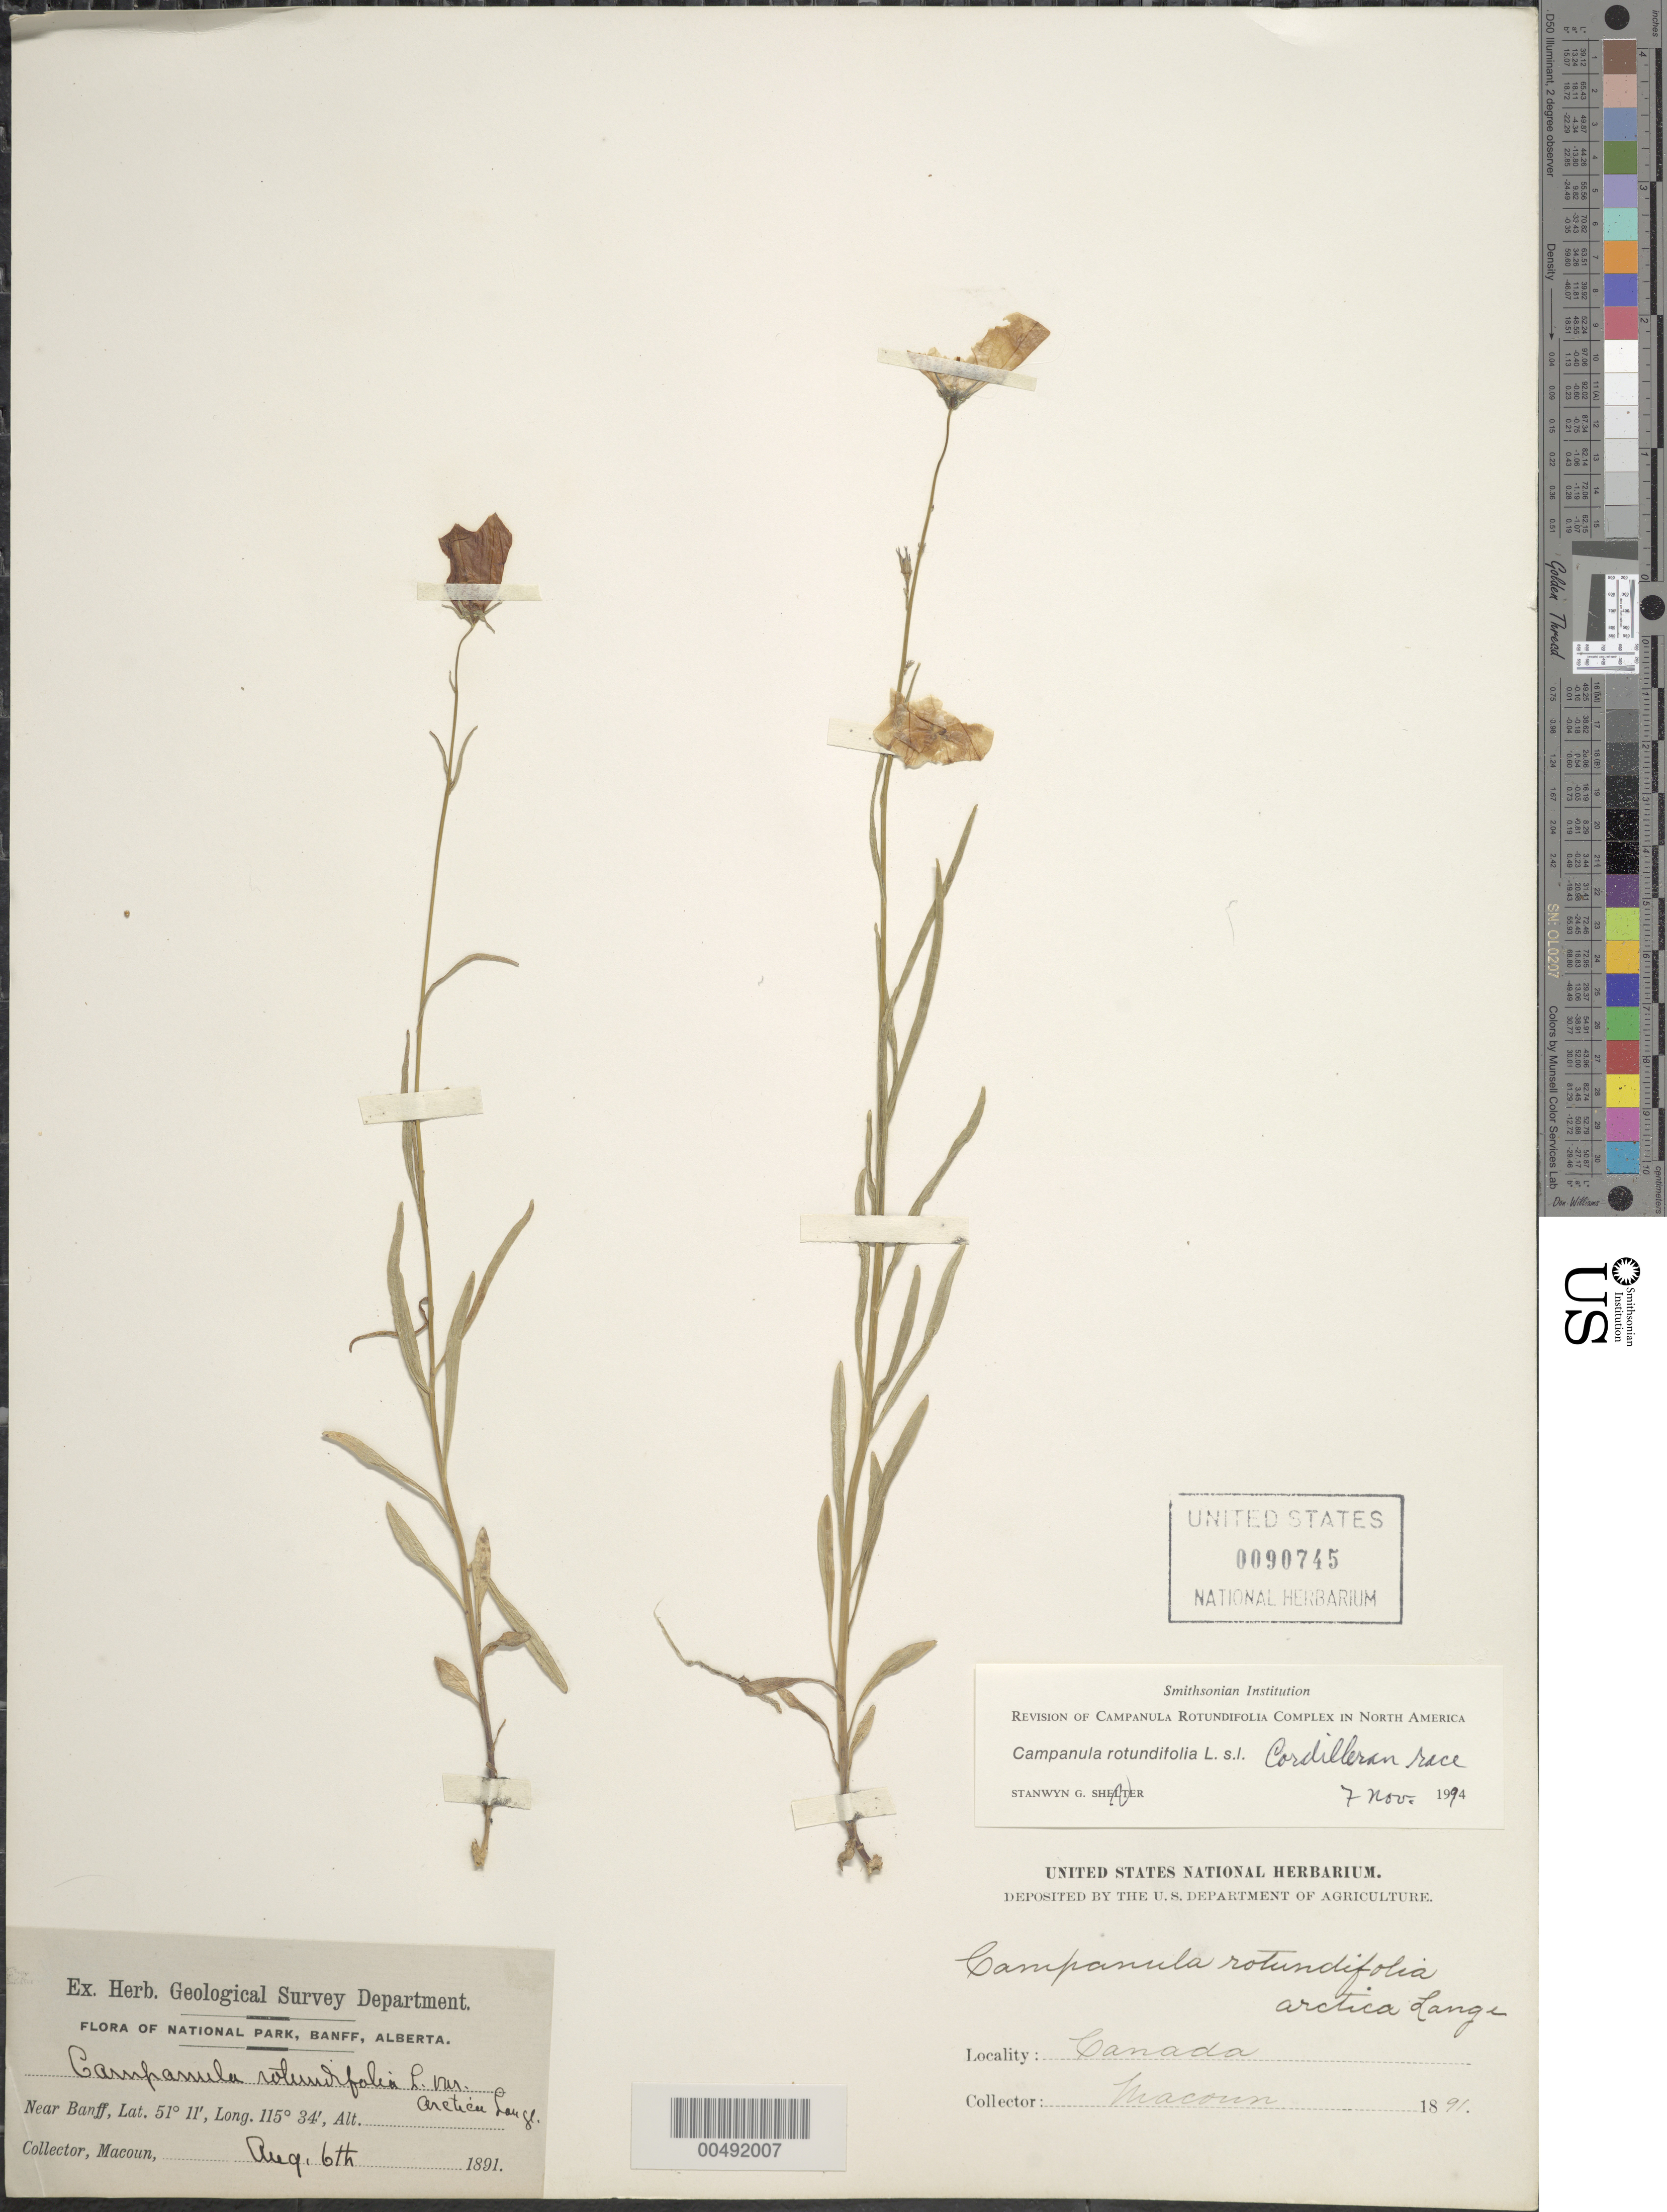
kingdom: Plantae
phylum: Tracheophyta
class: Magnoliopsida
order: Asterales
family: Campanulaceae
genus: Campanula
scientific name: Campanula rotundifolia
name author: L.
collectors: J. Macoun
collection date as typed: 06 Aug 1891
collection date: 1891-08-06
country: Canada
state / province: Alberta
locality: Banff National Park, near Banff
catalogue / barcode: US 90745